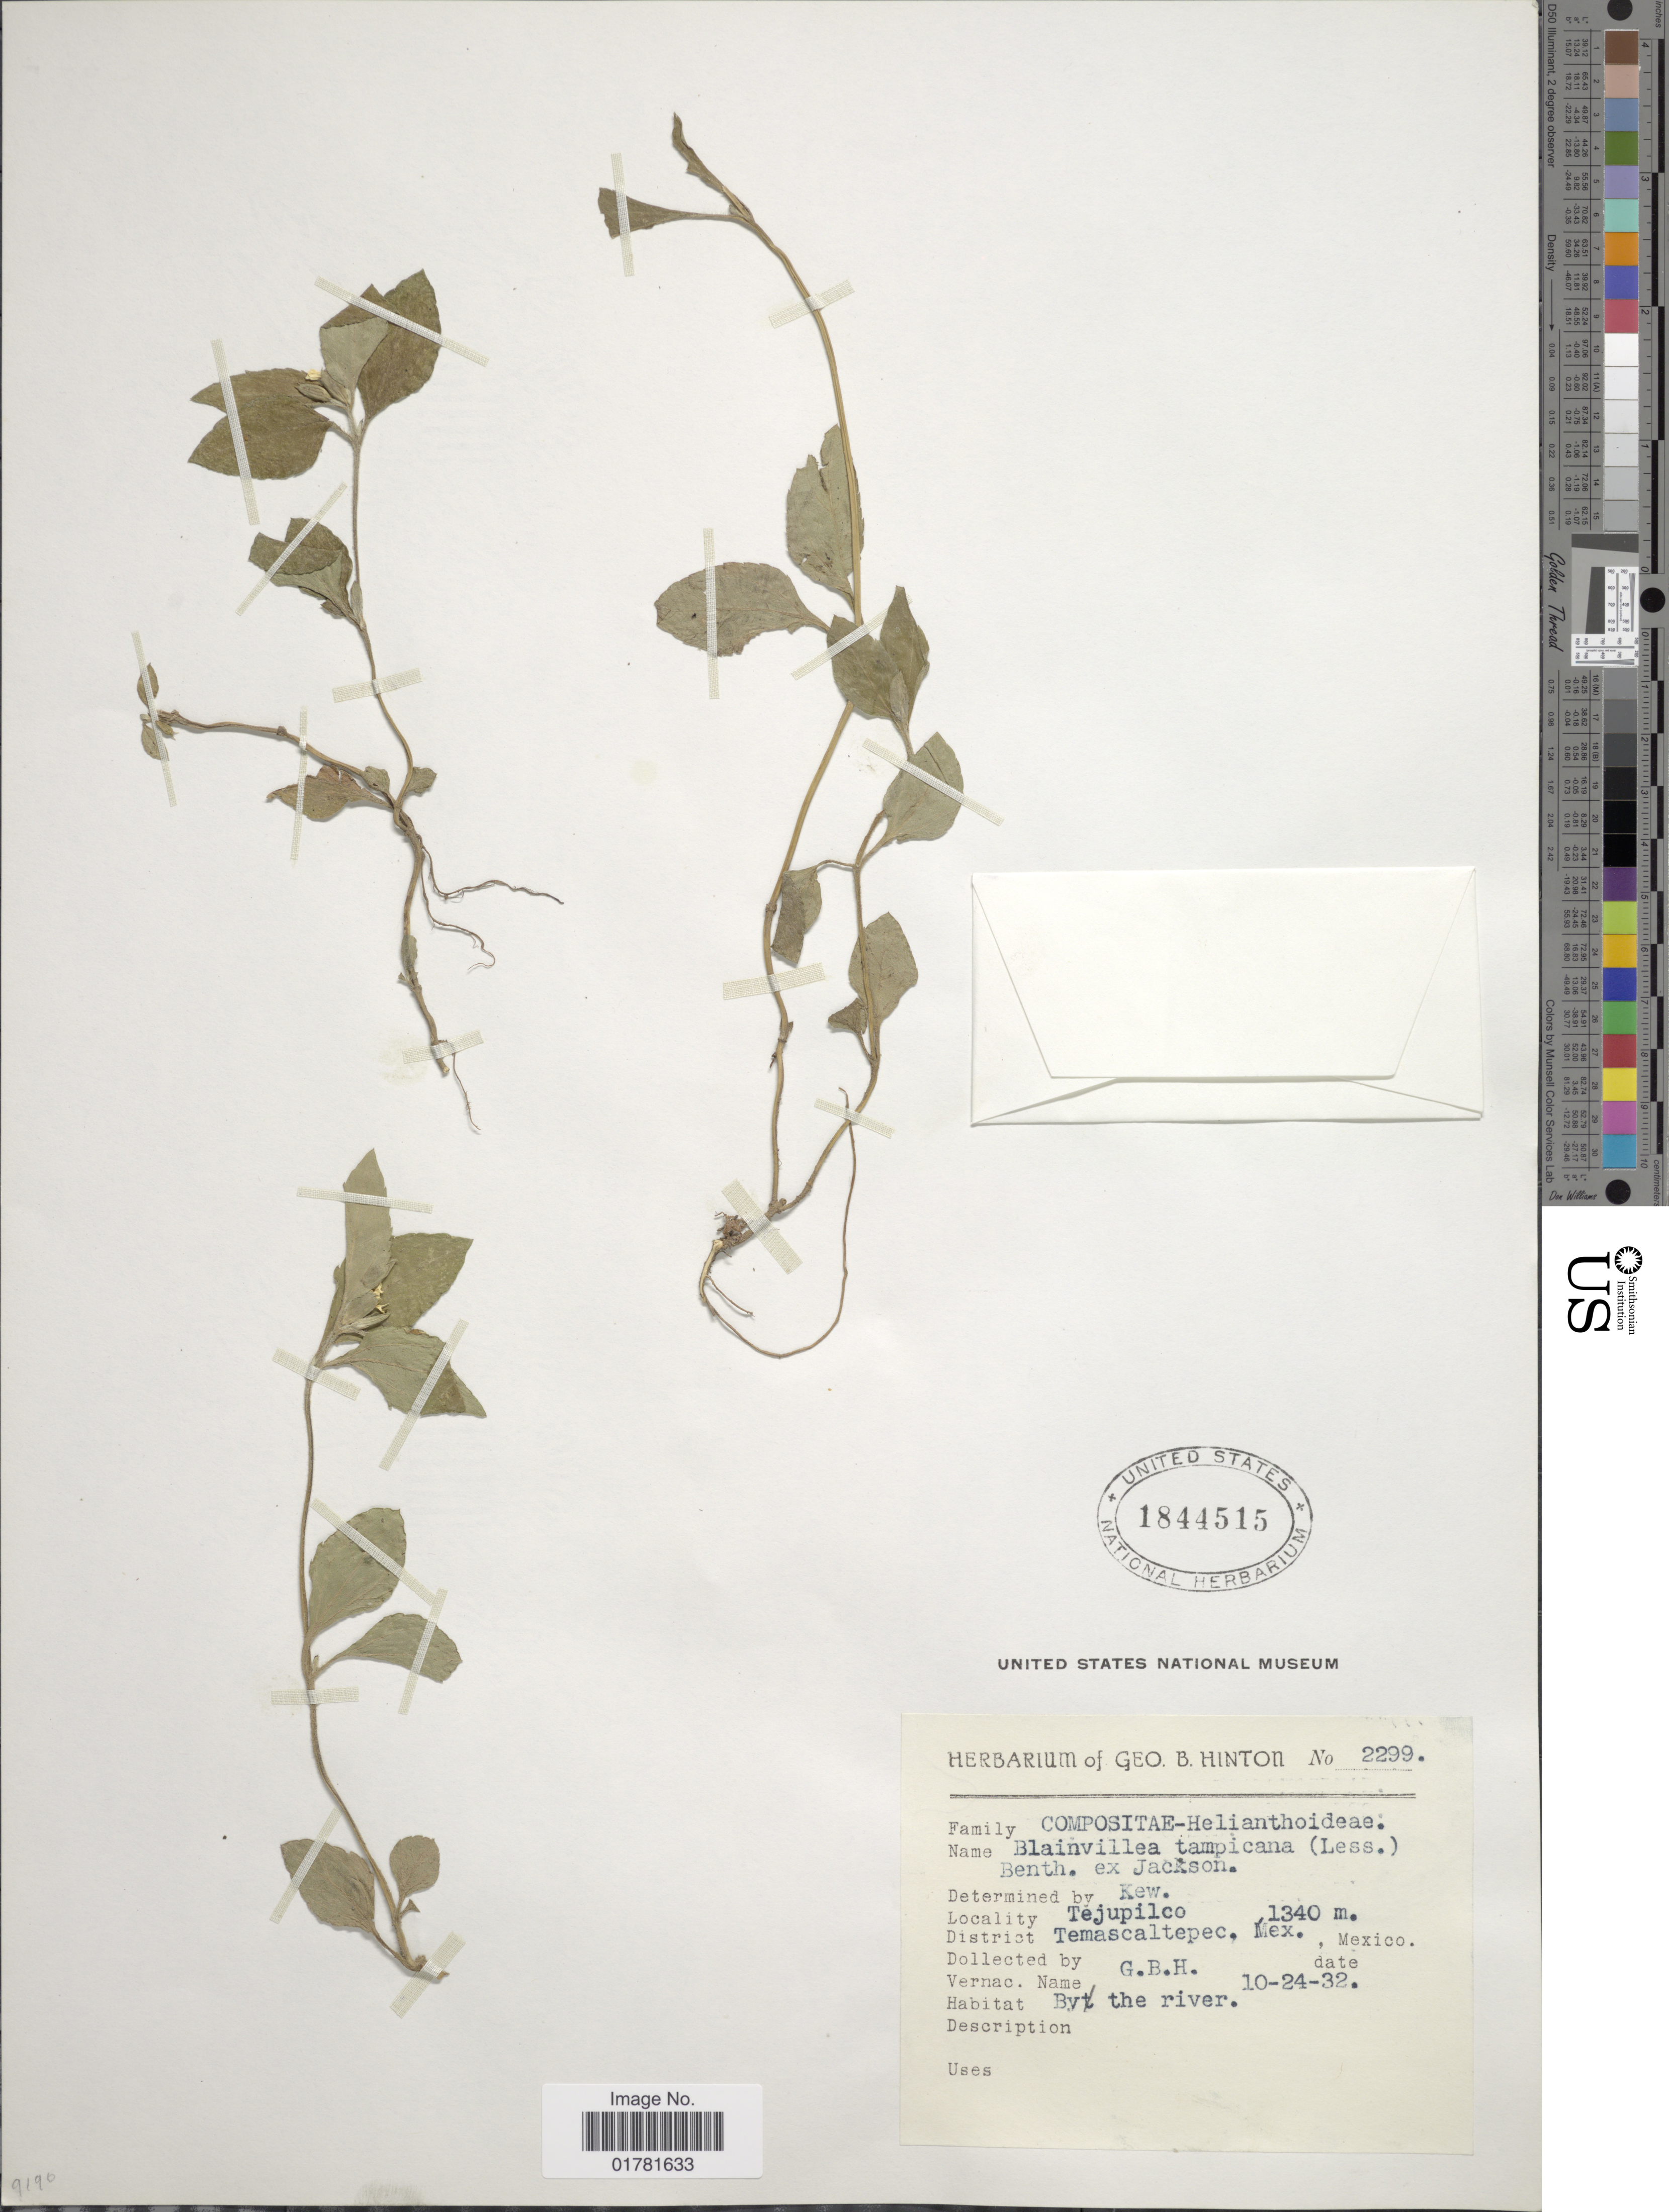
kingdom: Plantae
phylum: Tracheophyta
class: Magnoliopsida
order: Asterales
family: Asteraceae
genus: Calyptocarpus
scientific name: Calyptocarpus vialis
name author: Less.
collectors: G. B. Hinton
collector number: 2299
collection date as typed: Transcribed d/m/y: 24/10/32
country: Mexico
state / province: México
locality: Tejupilco, District Temascaltepec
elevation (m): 1340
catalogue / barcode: US 1844515